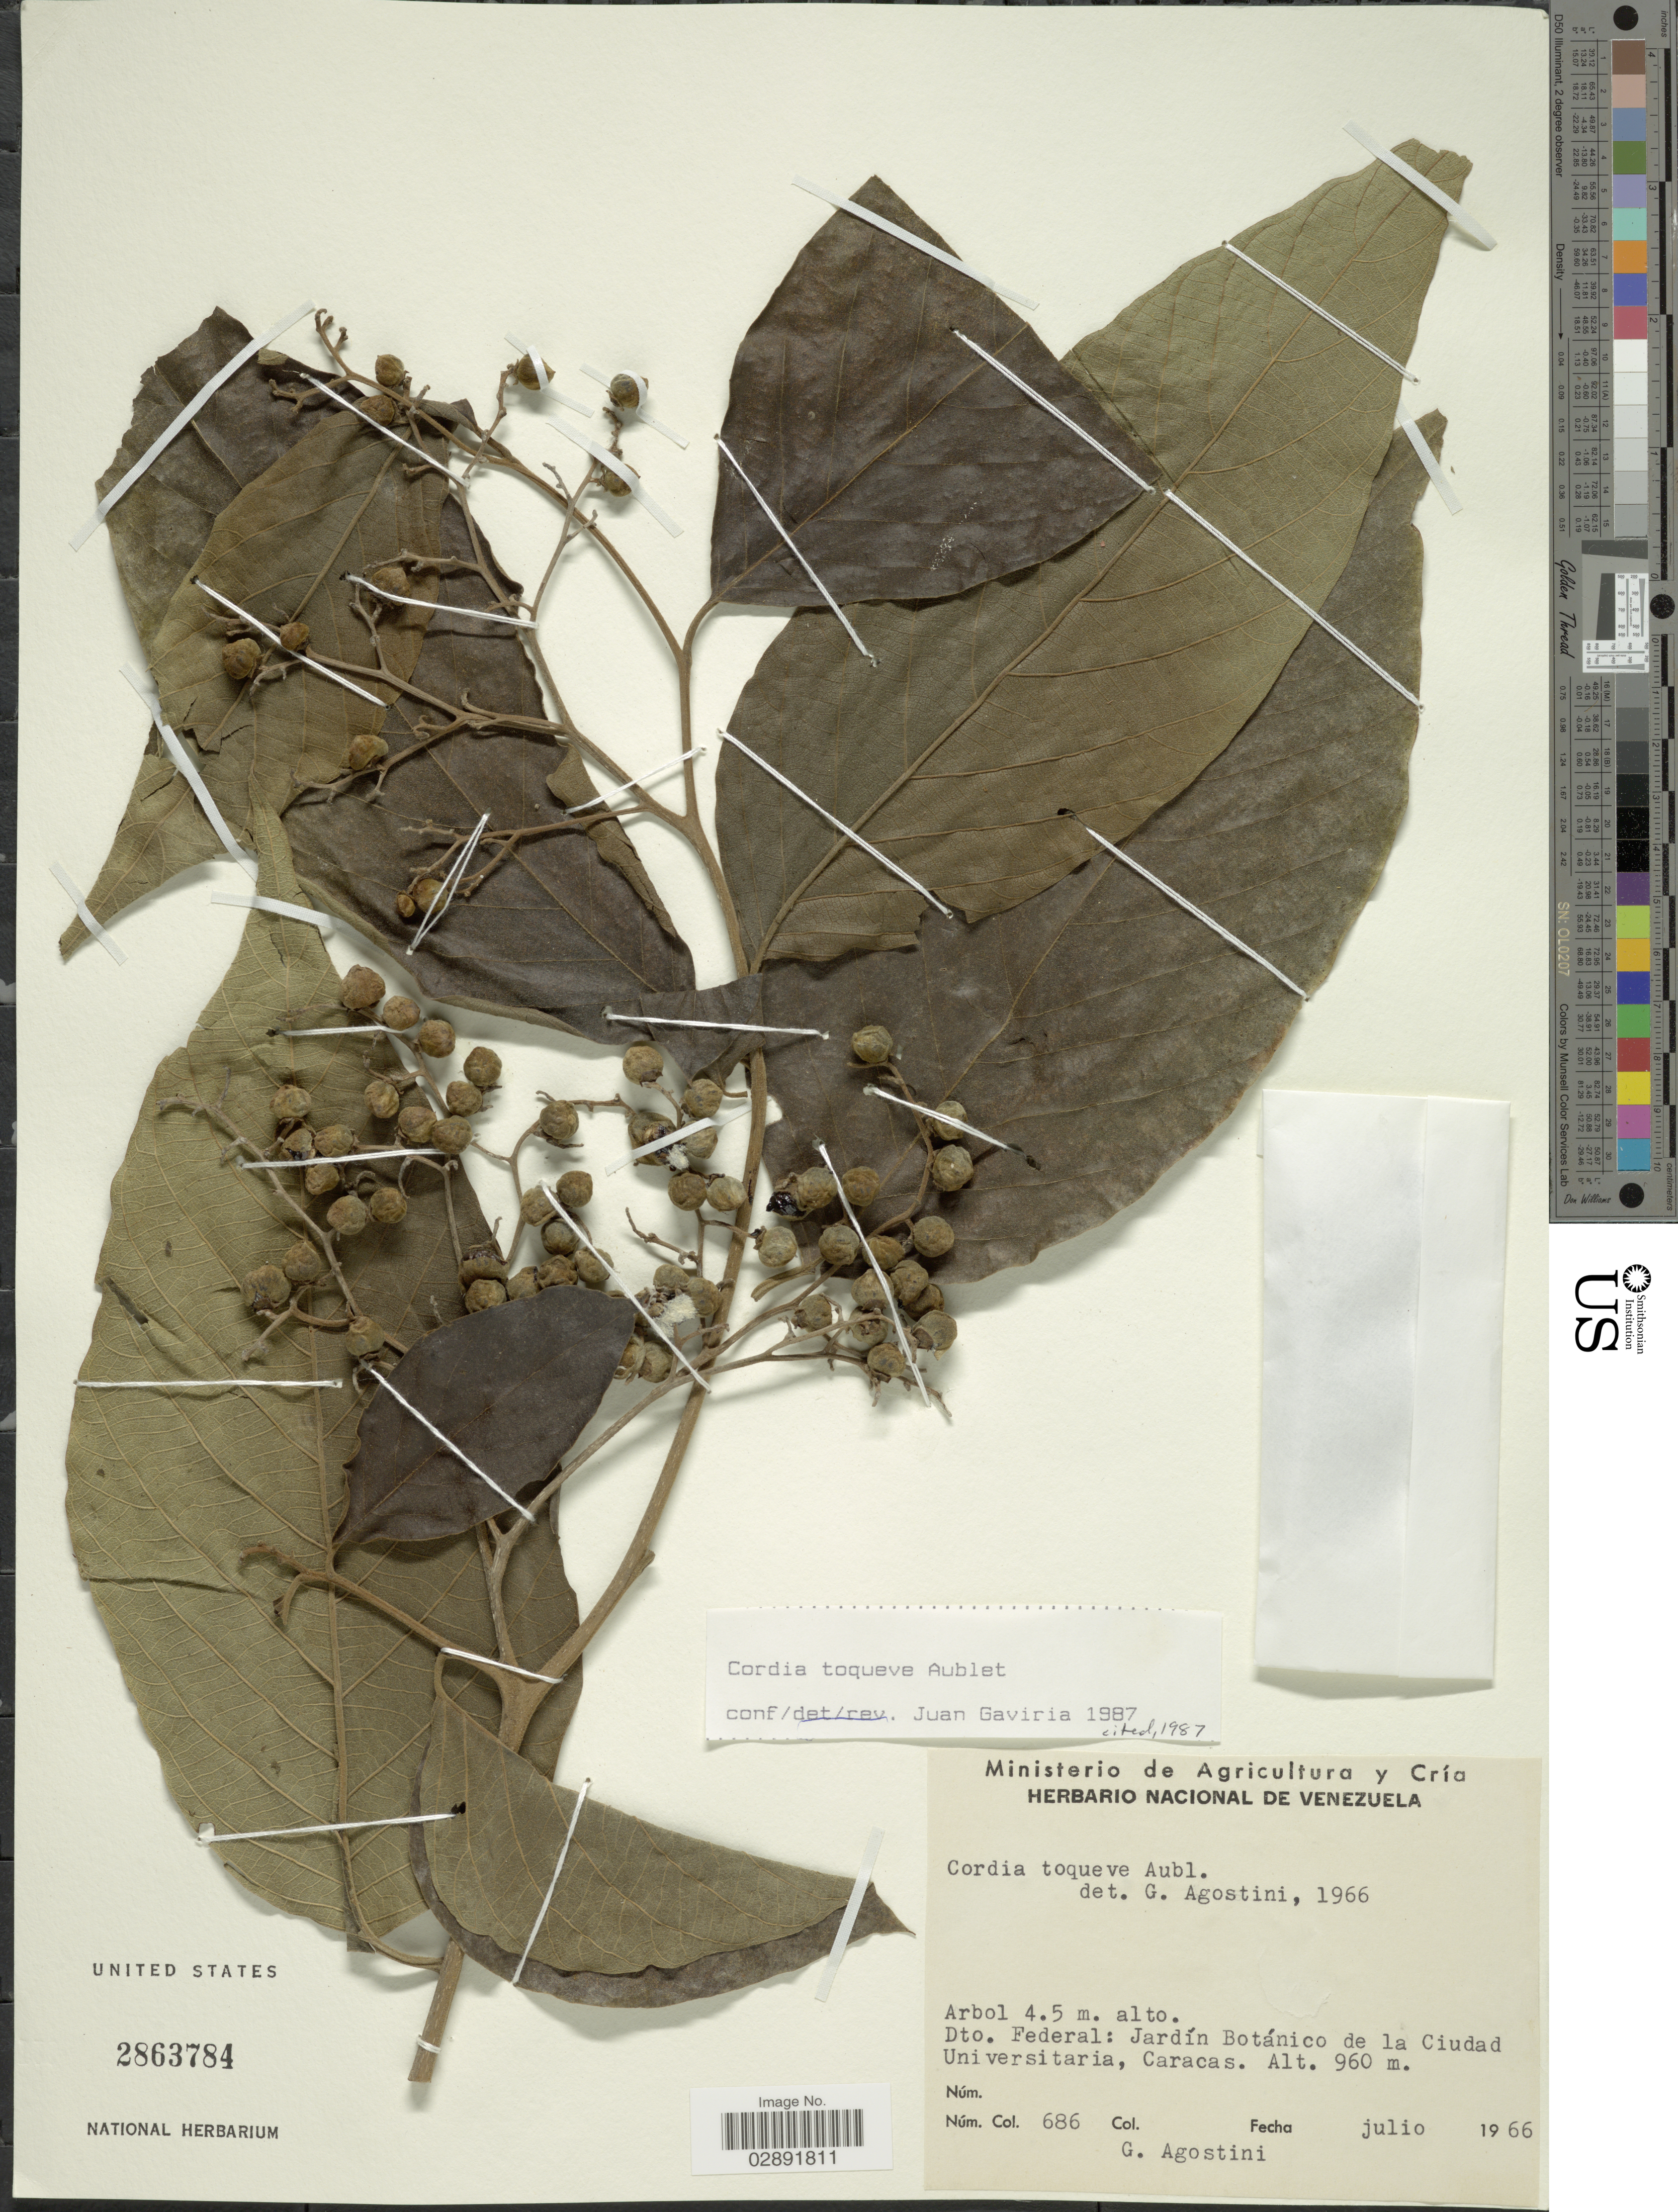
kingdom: Plantae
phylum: Tracheophyta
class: Magnoliopsida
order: Boraginales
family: Cordiaceae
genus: Cordia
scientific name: Cordia toqueve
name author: Aubl.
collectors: G. Agostini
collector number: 686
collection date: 1966-07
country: Venezuela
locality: Dto. Federal: Jardín Botánico de la Ciudad Universitaria.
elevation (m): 960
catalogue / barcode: US 2863784